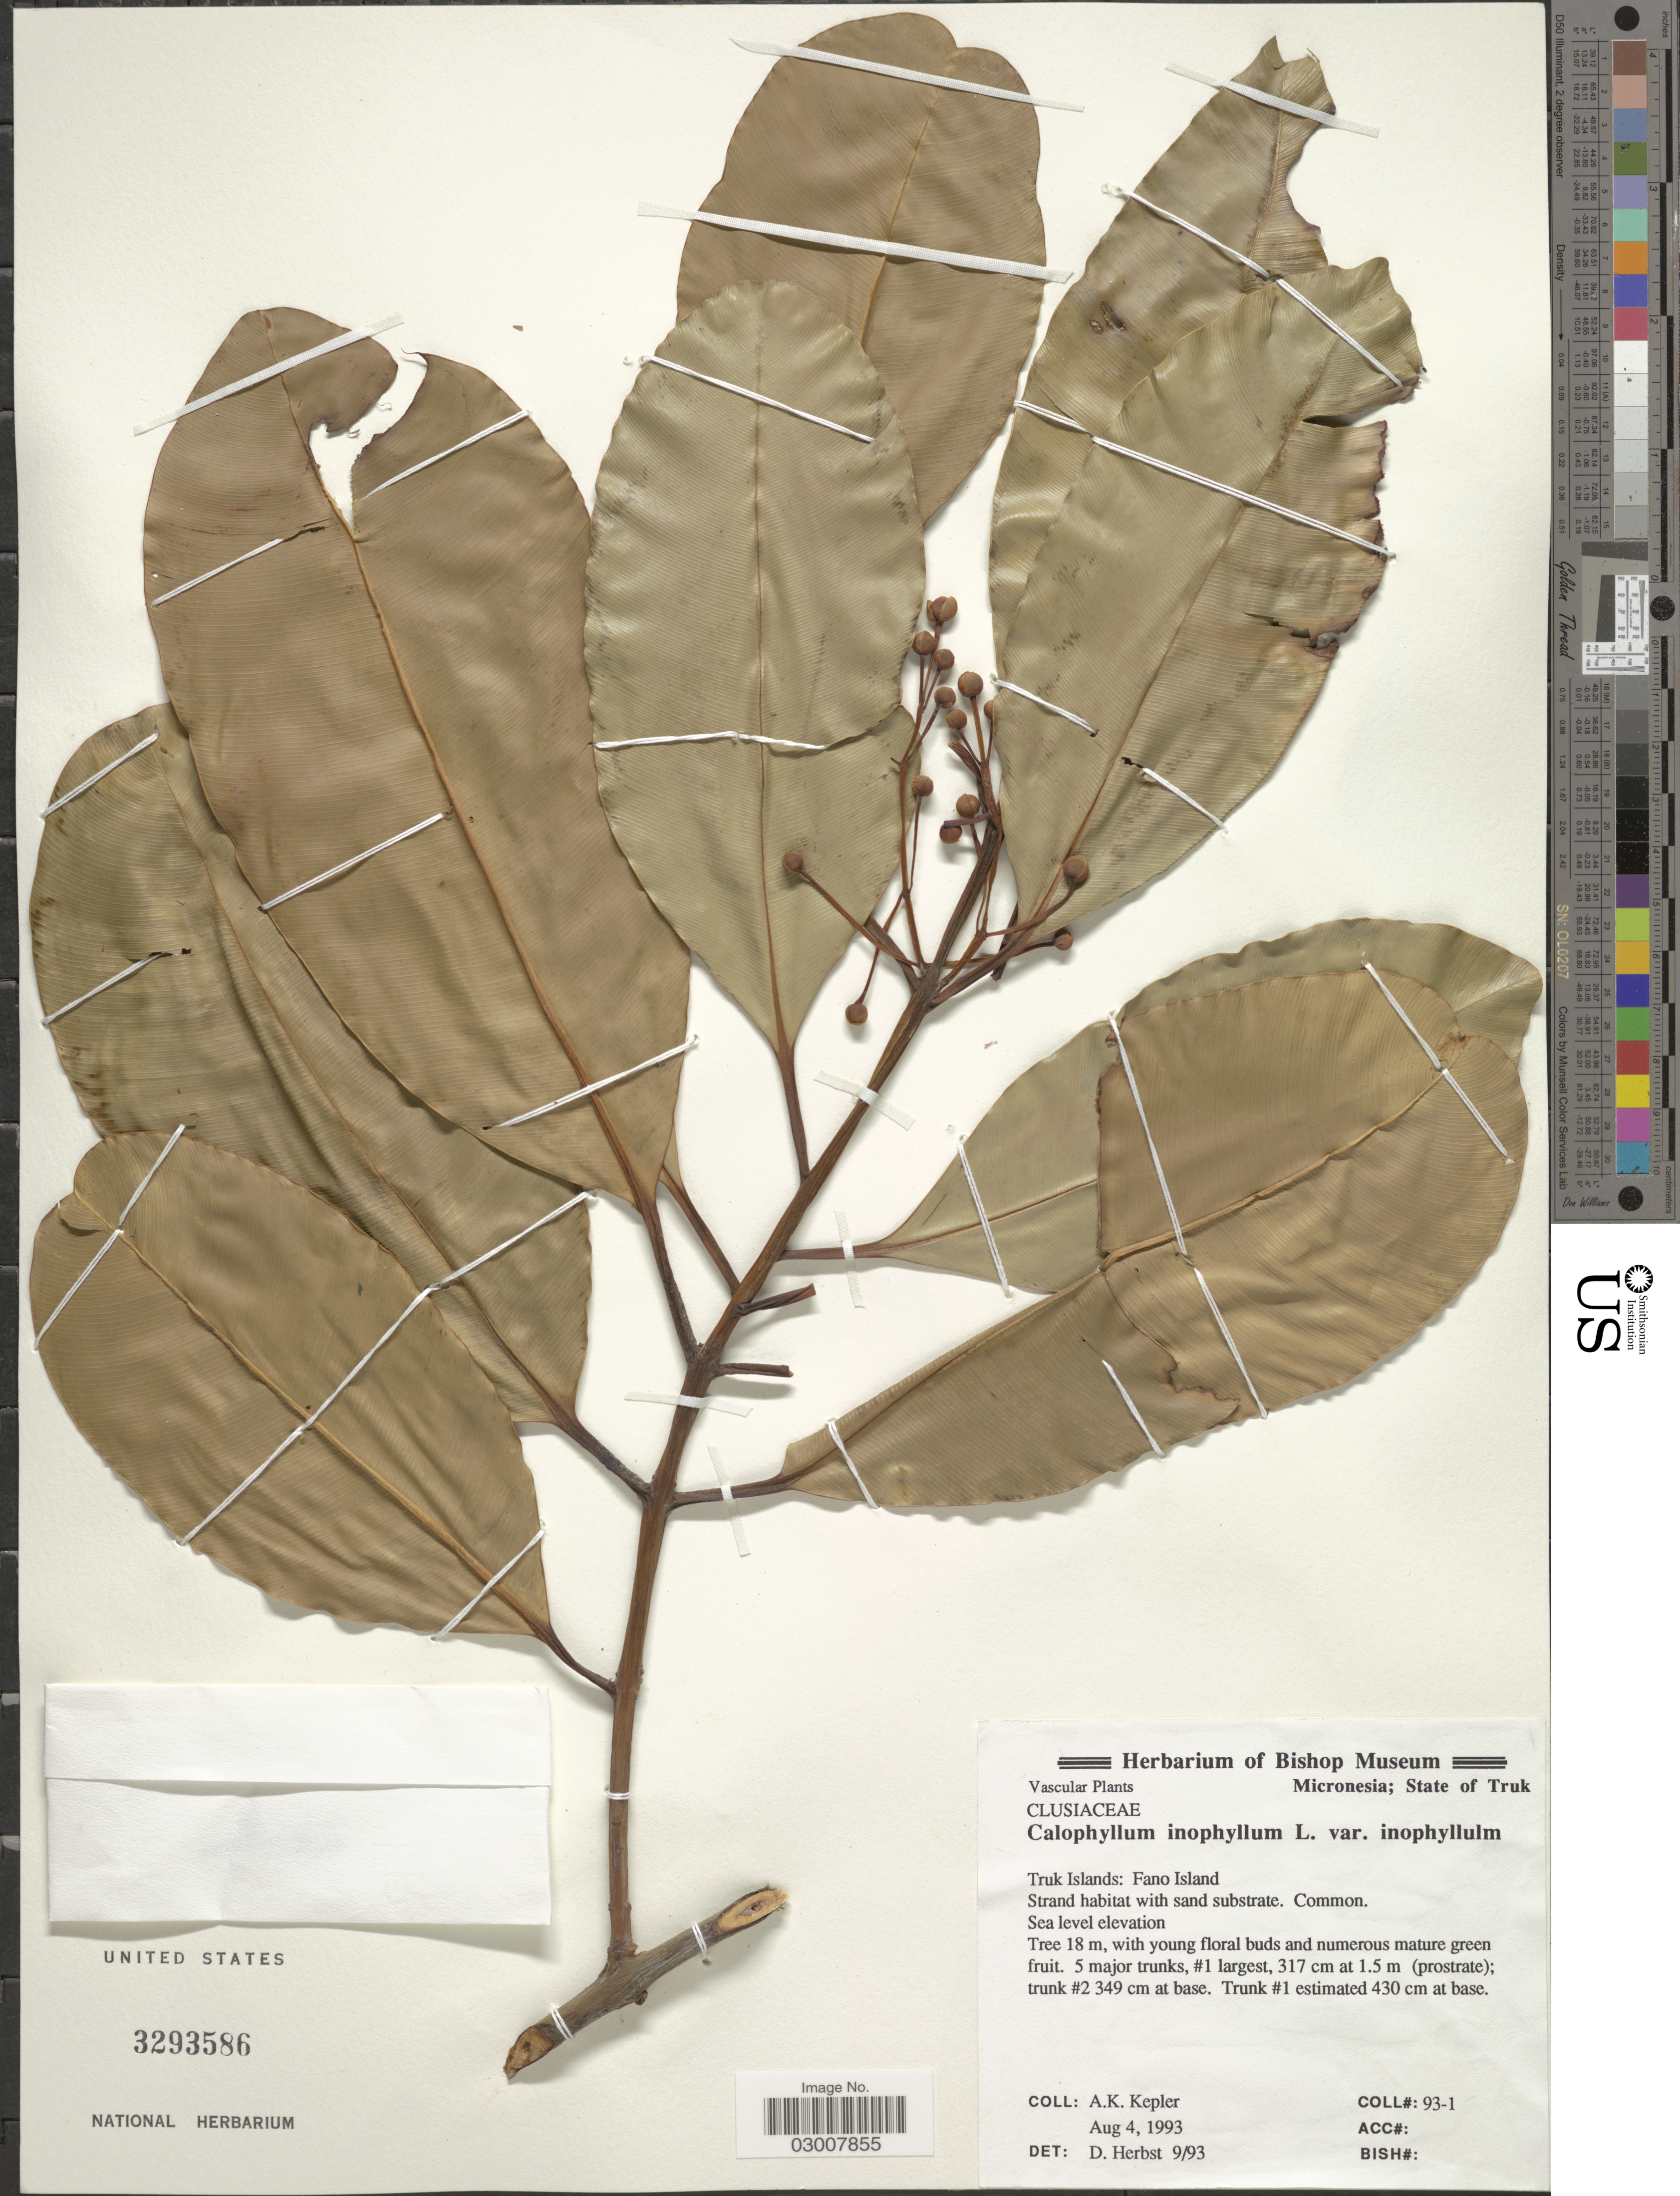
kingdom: Plantae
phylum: Tracheophyta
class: Magnoliopsida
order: Malpighiales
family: Calophyllaceae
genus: Calophyllum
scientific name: Calophyllum inophyllum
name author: L.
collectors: A. K. Kepler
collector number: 93-1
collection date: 1993-08-04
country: Micronesia, Federated States of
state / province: Truk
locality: Micronesia. Truk Islands: Fano Island.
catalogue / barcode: US 3293586